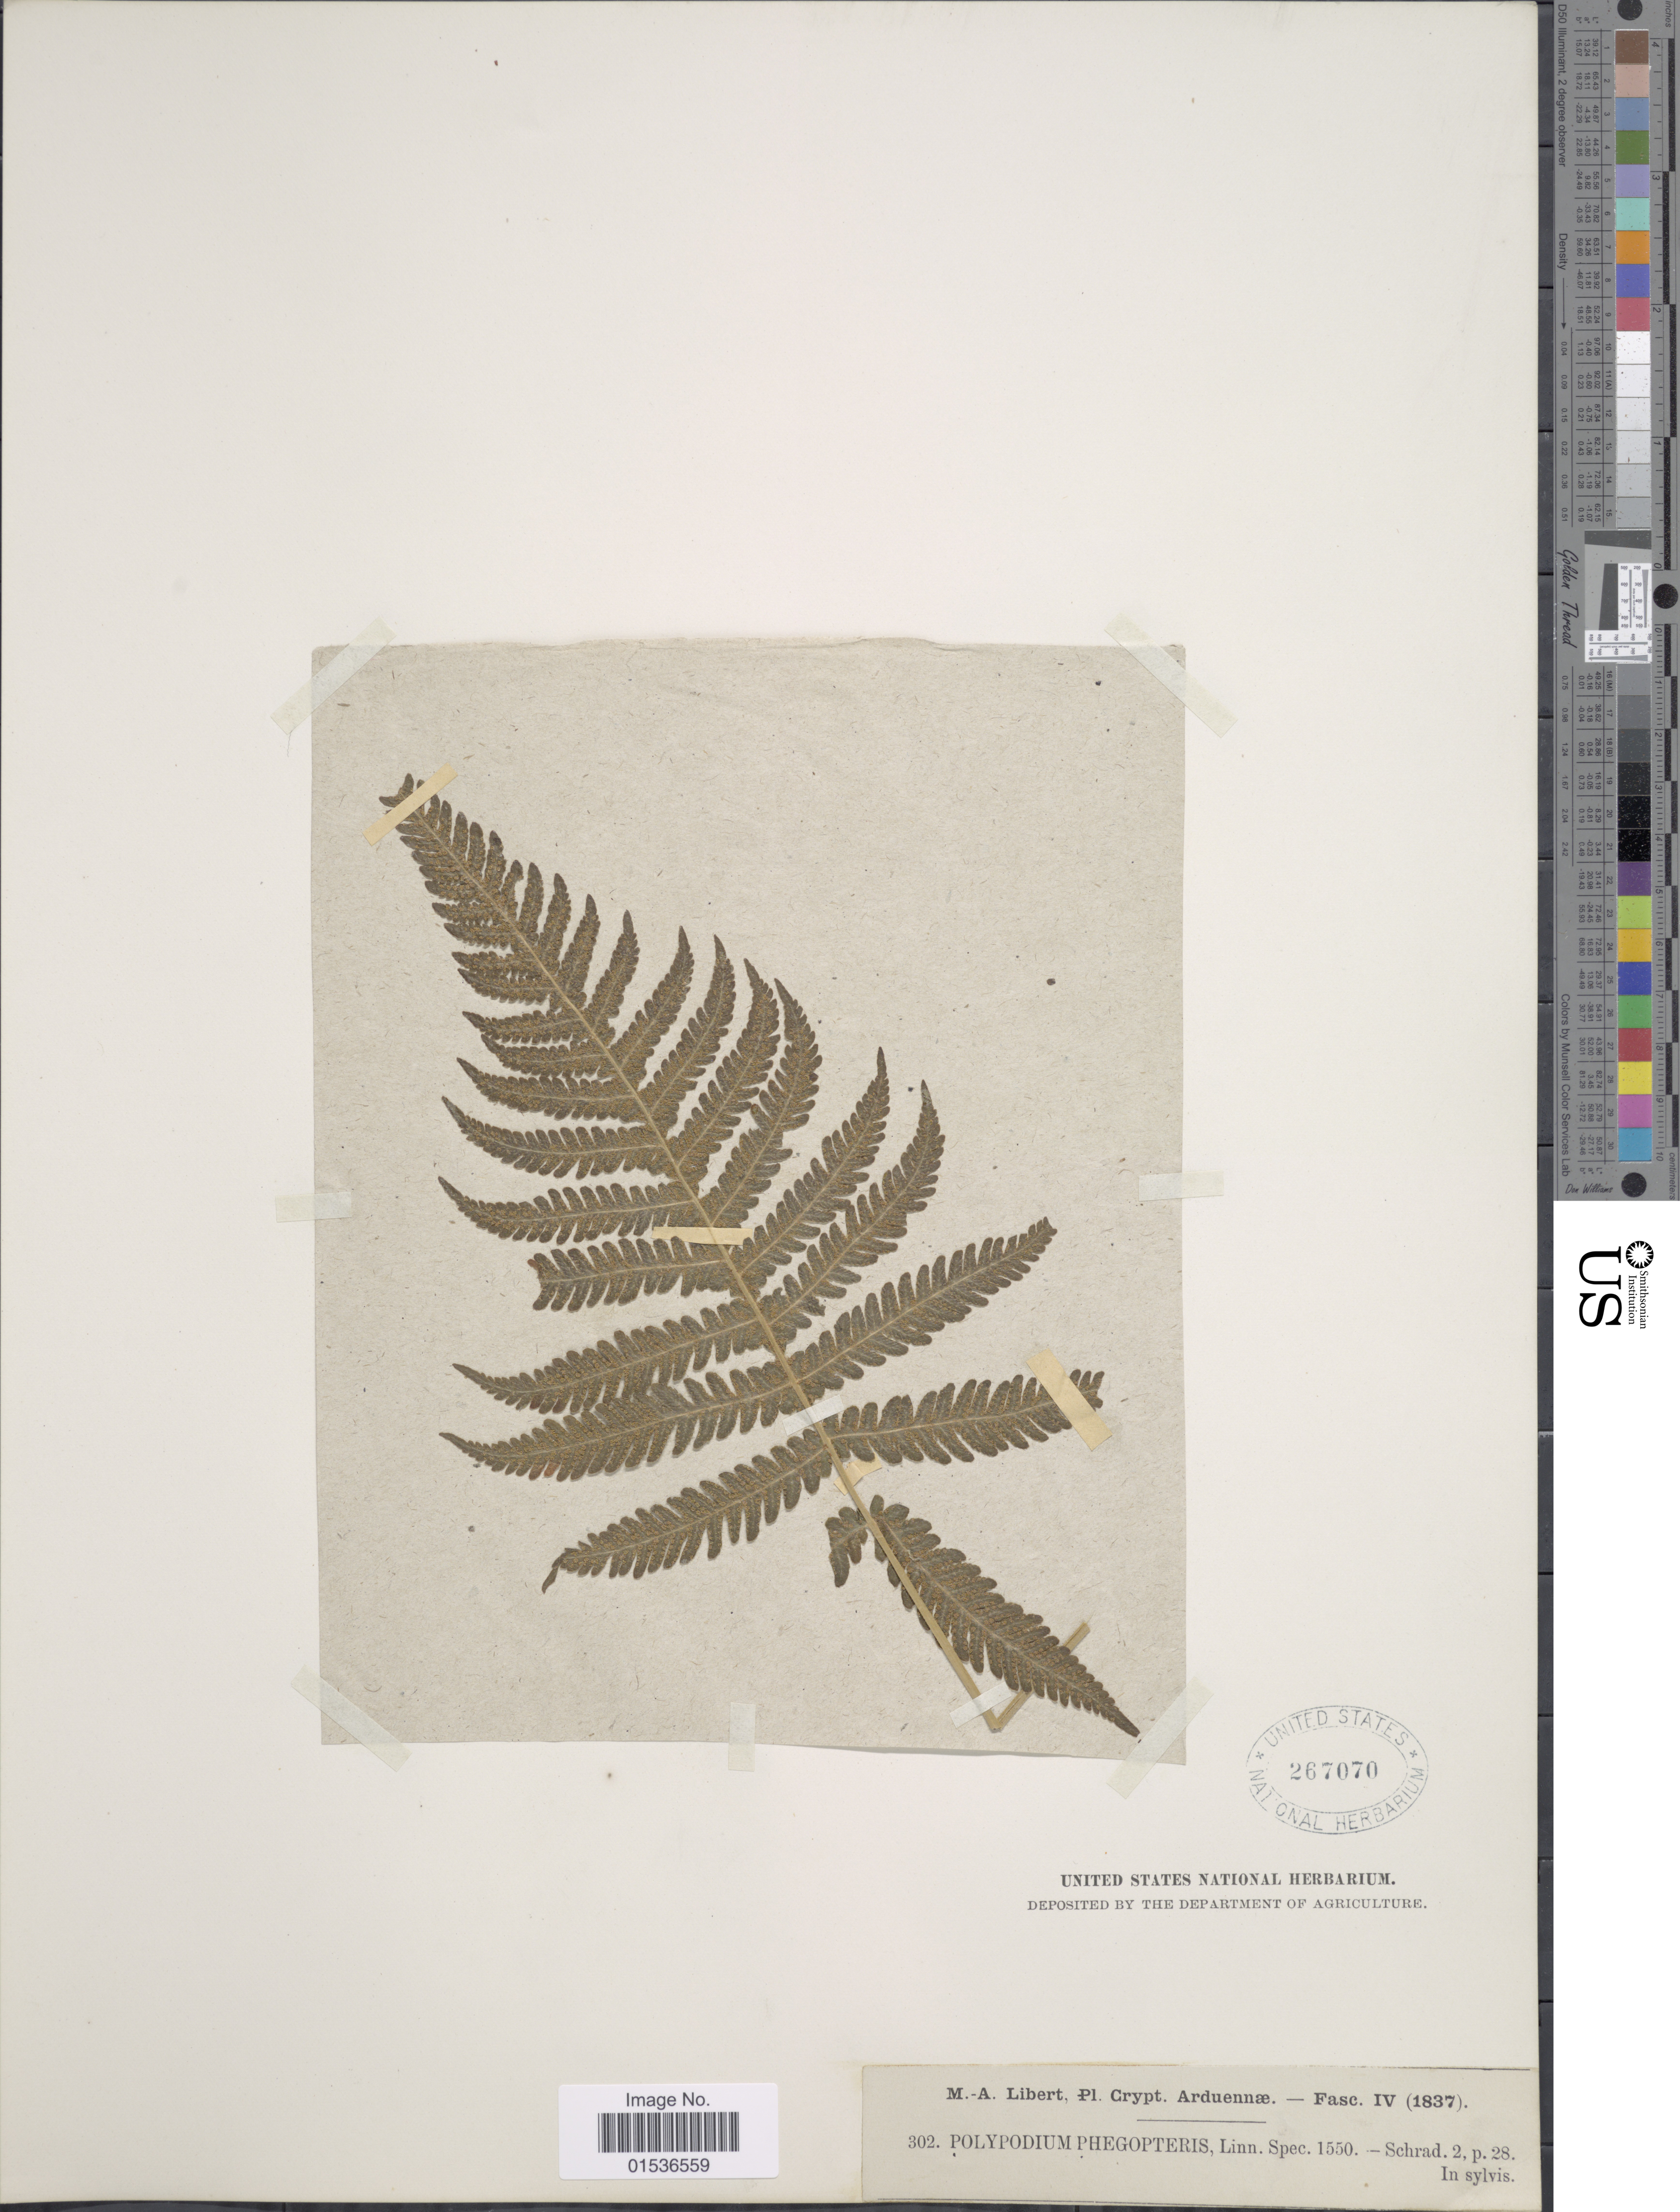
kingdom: Plantae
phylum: Tracheophyta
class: Polypodiopsida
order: Polypodiales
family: Thelypteridaceae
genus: Phegopteris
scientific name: Phegopteris connectilis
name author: (Michx.) Watt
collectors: M. Libert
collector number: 302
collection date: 1837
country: Belgium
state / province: Wallonia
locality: Arduennae [unsure placement]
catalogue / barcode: US 267070